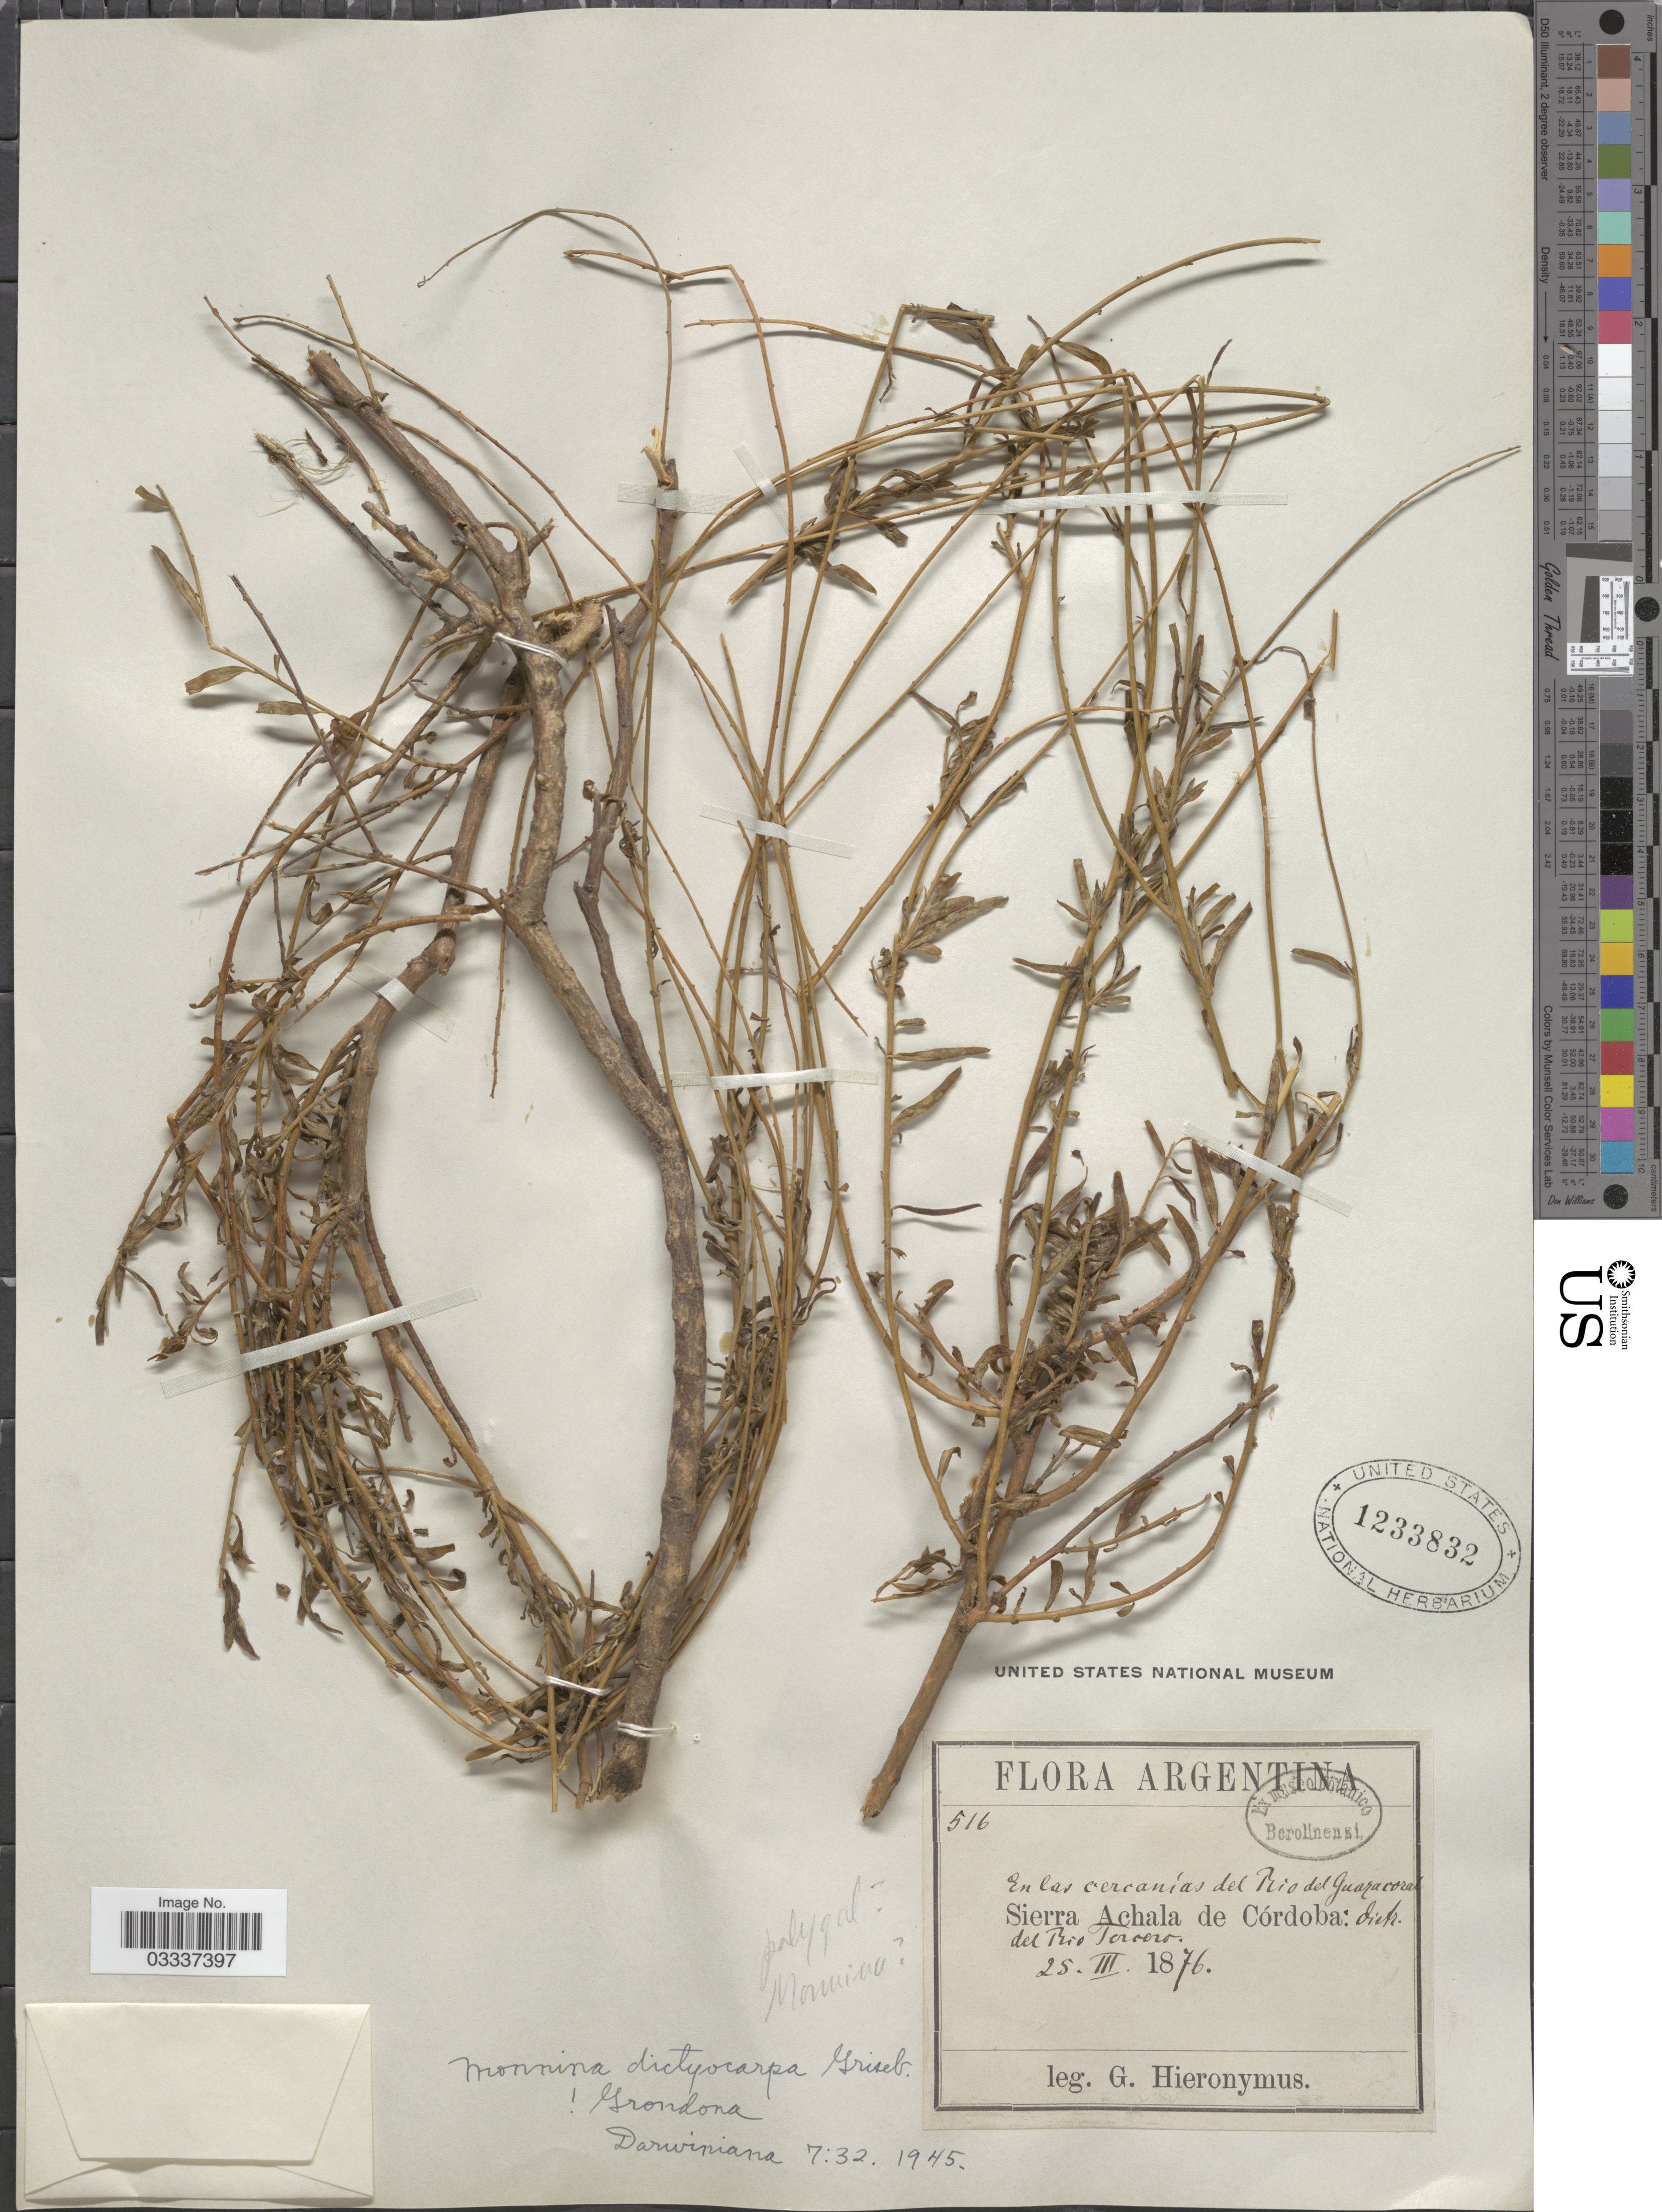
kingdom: Plantae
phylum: Tracheophyta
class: Magnoliopsida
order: Fabales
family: Polygalaceae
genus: Monnina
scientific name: Monnina dictyocarpa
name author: Griseb.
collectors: G. H. Hieronymus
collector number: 516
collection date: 1876-03-25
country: Argentina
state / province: Cordoba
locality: En las cercanias del Rio del Guaracoral, Sierra de Achala de Córdoba: distr. del Rio Tercero.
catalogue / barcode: US 1233832